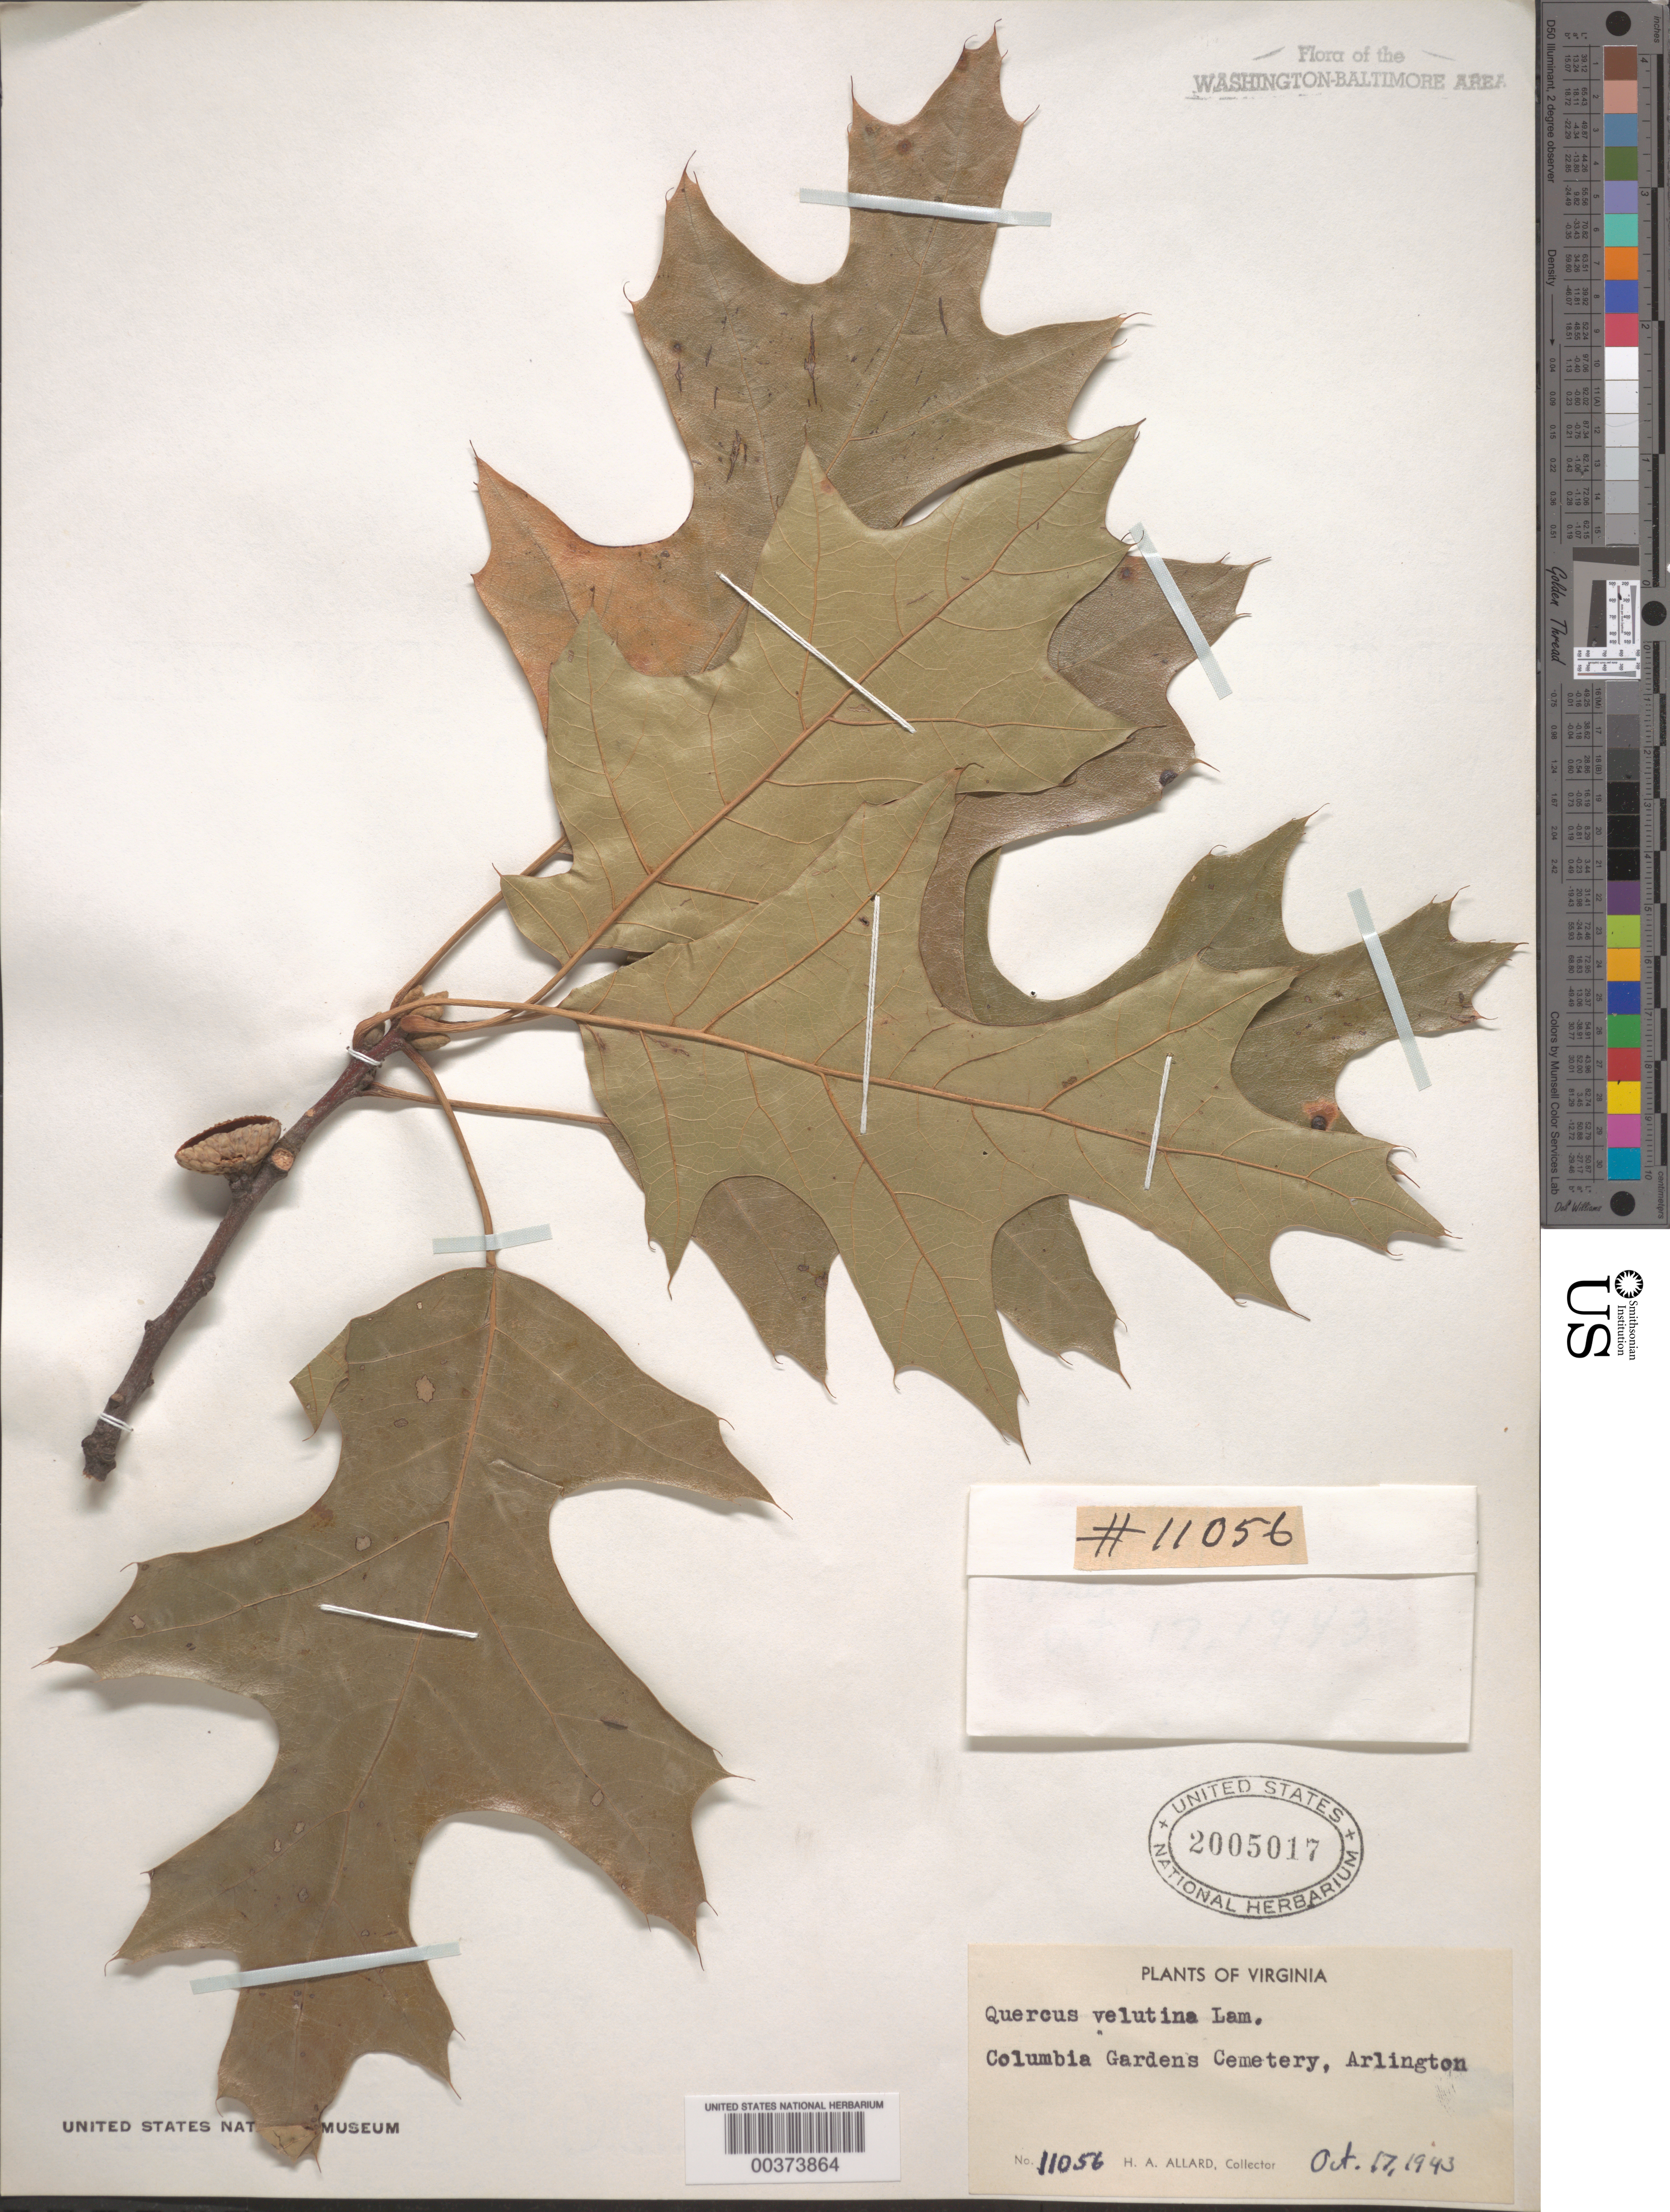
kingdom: Plantae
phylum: Tracheophyta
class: Magnoliopsida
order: Fagales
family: Fagaceae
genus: Quercus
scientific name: Quercus velutina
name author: Lam.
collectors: H. A. Allard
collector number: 11056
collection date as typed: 17 Oct 1943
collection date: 1943-10-17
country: United States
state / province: Virginia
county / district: Arlington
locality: Columbia Gardens Cemetery, Arlington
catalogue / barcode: US 2005017